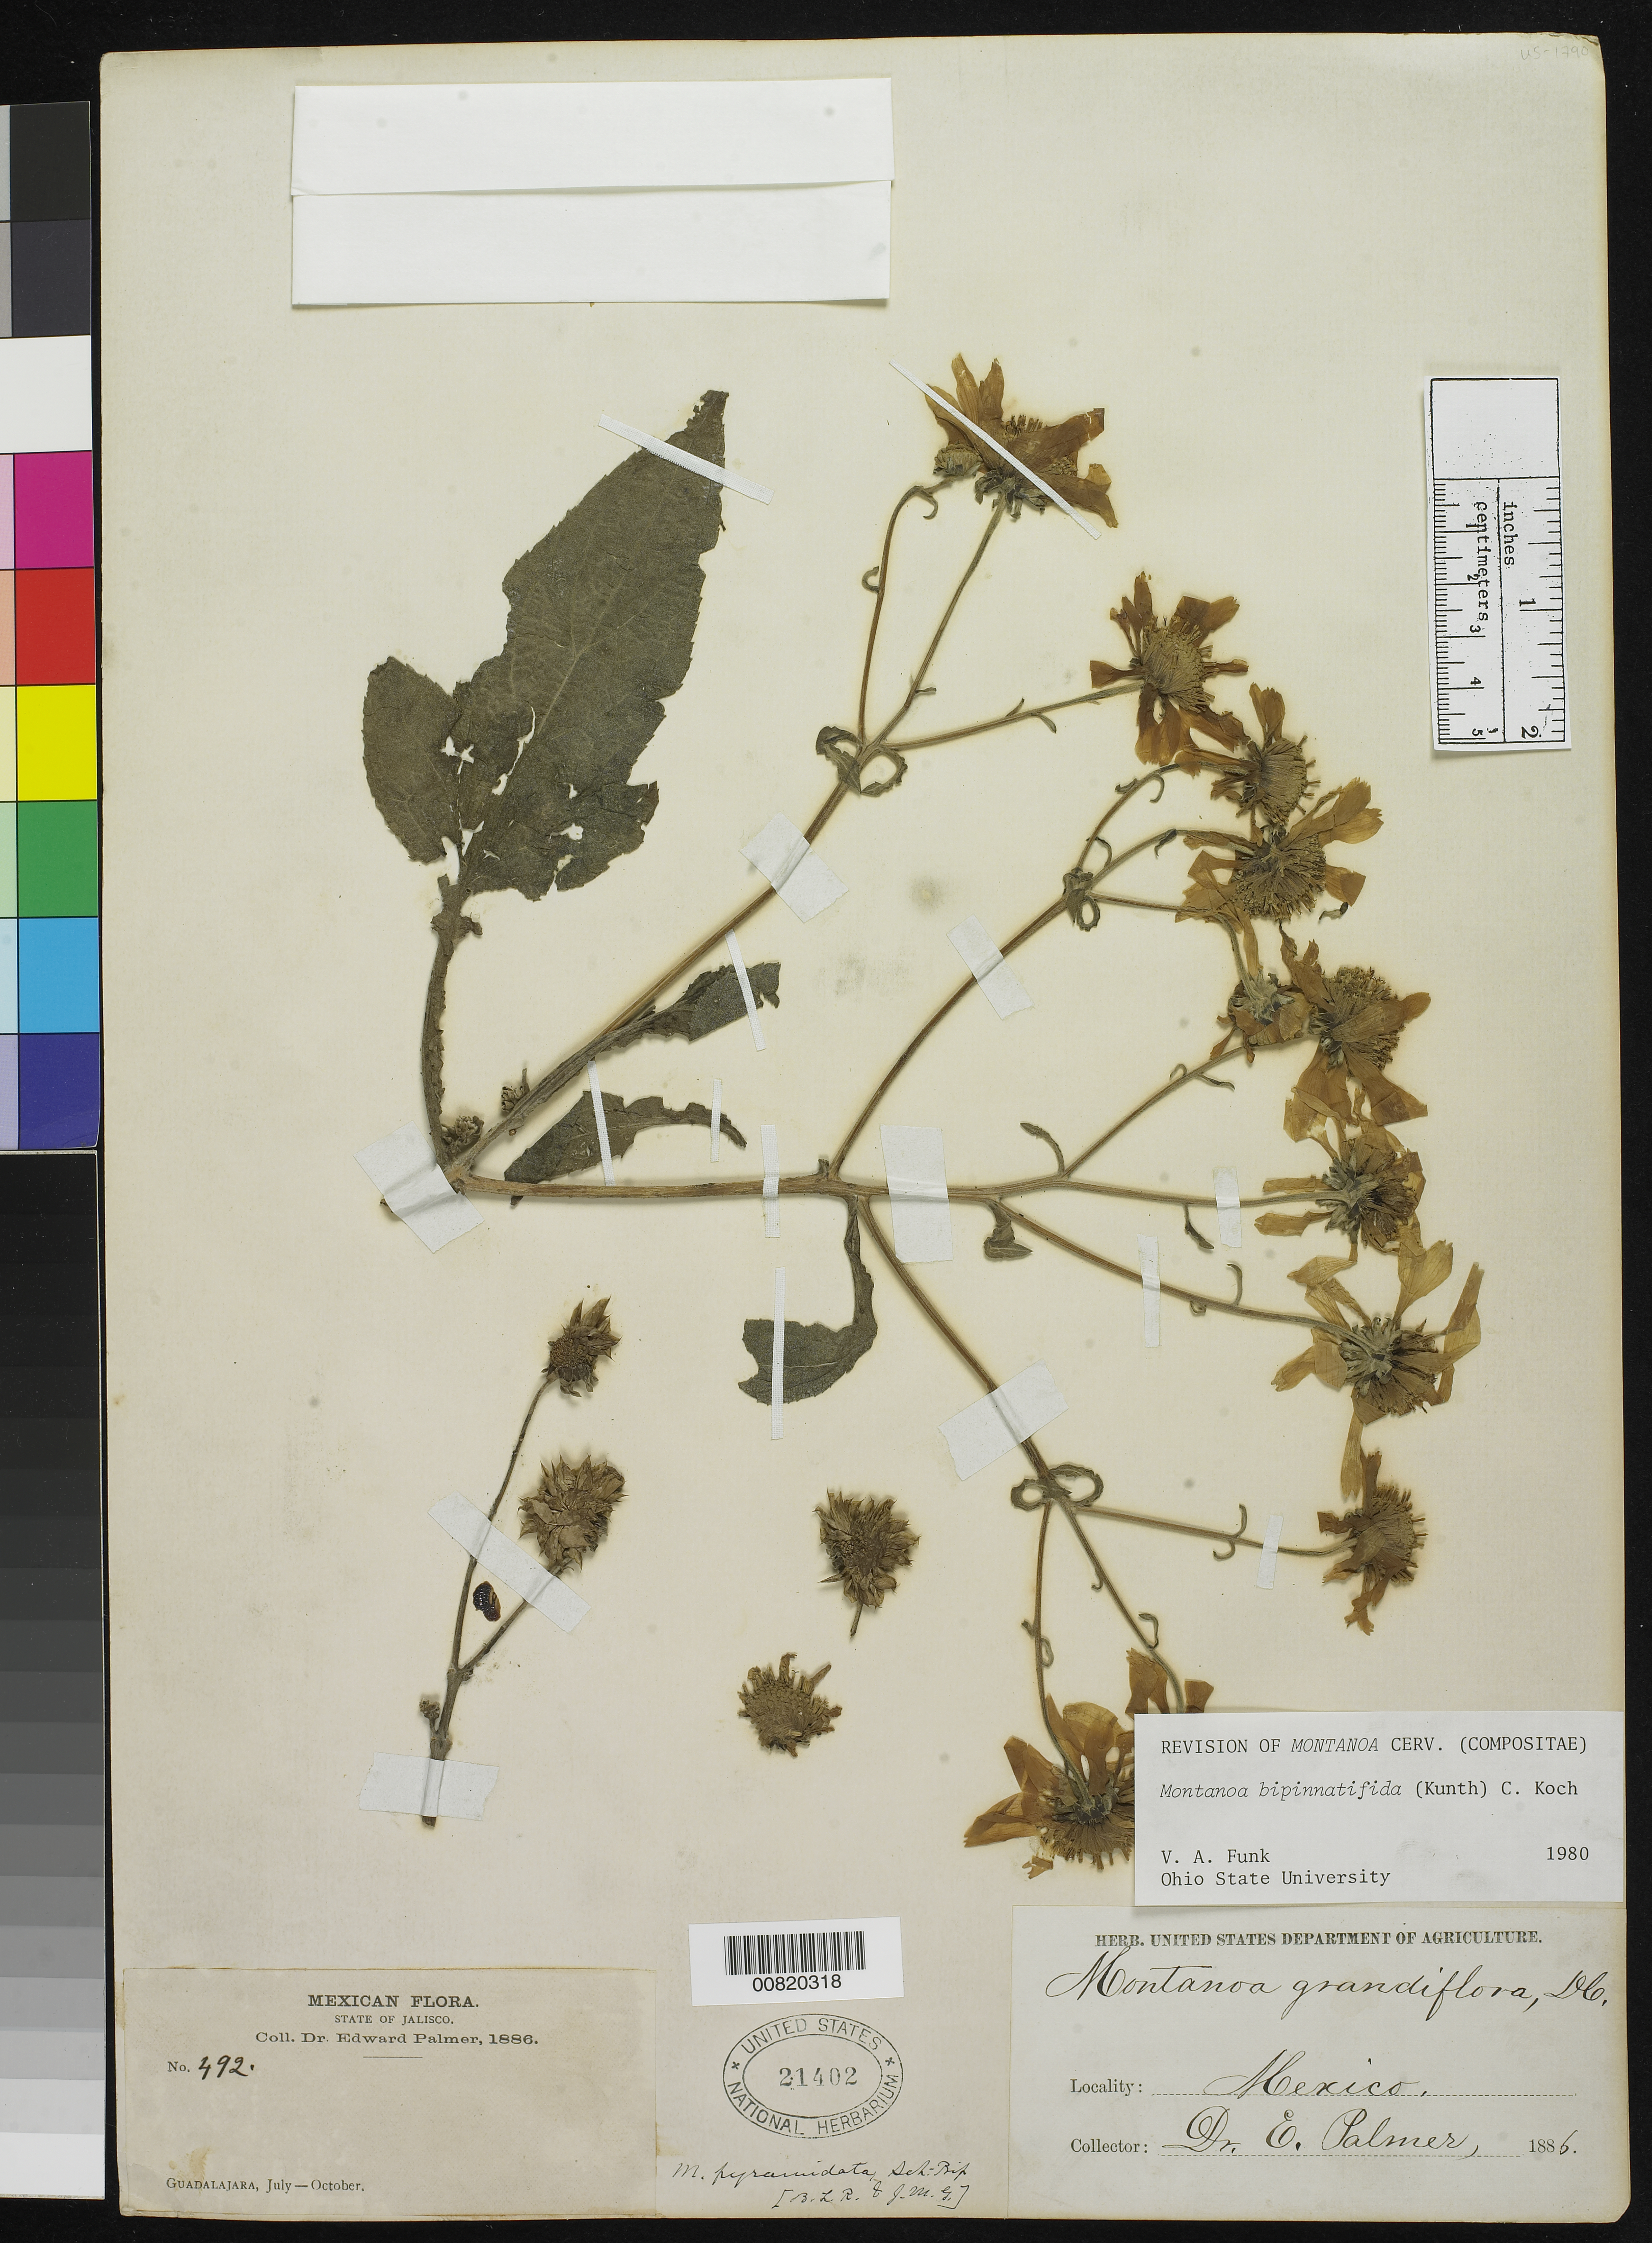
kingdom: Plantae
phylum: Tracheophyta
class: Magnoliopsida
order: Asterales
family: Asteraceae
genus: Montanoa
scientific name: Montanoa bipinnatifida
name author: (Kunth) C. Koch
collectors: E. Palmer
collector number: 492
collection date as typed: Jul 1886 to -- Oct 1886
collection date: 1886-07/1886-10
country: Mexico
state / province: Jalisco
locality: Guadalajara, Jalisco.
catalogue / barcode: US 21402